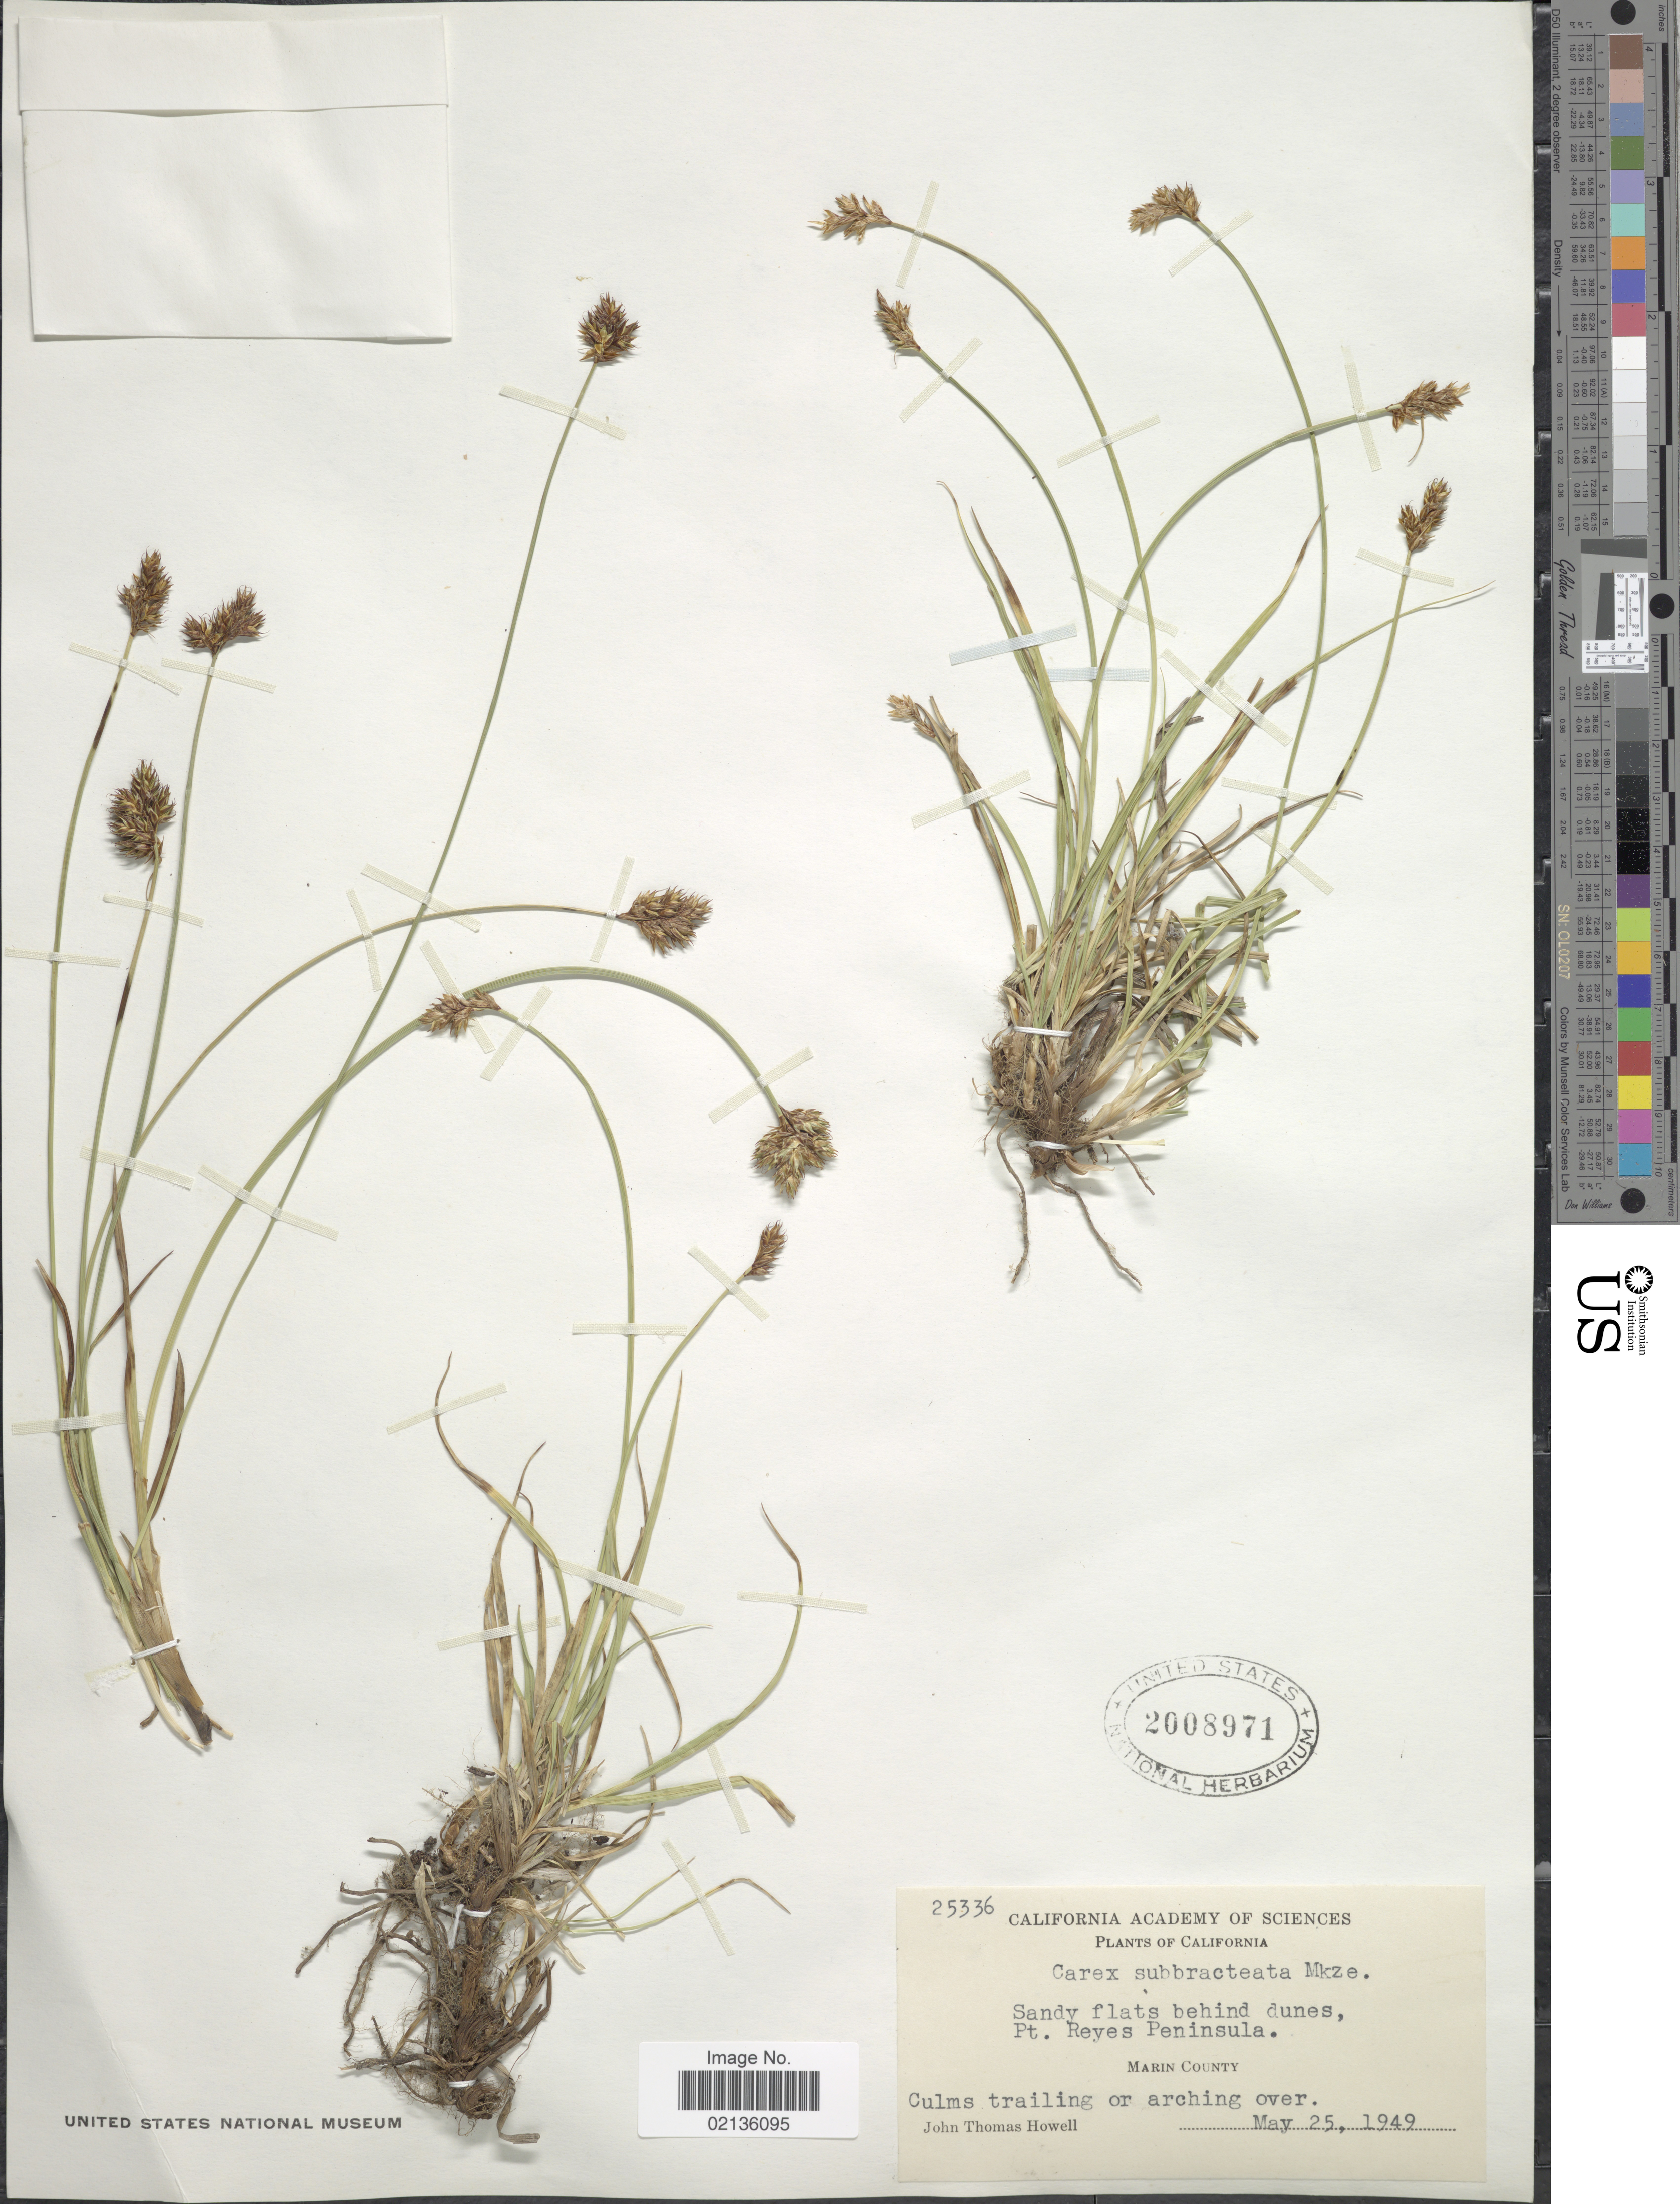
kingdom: Plantae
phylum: Tracheophyta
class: Liliopsida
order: Poales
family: Cyperaceae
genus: Carex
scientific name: Carex subbracteata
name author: Mack.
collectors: J. T. Howell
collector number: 25336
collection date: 1949-05-25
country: United States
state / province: California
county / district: Marin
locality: Pt. Reyes Peninsula, Marin County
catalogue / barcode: US 2008971